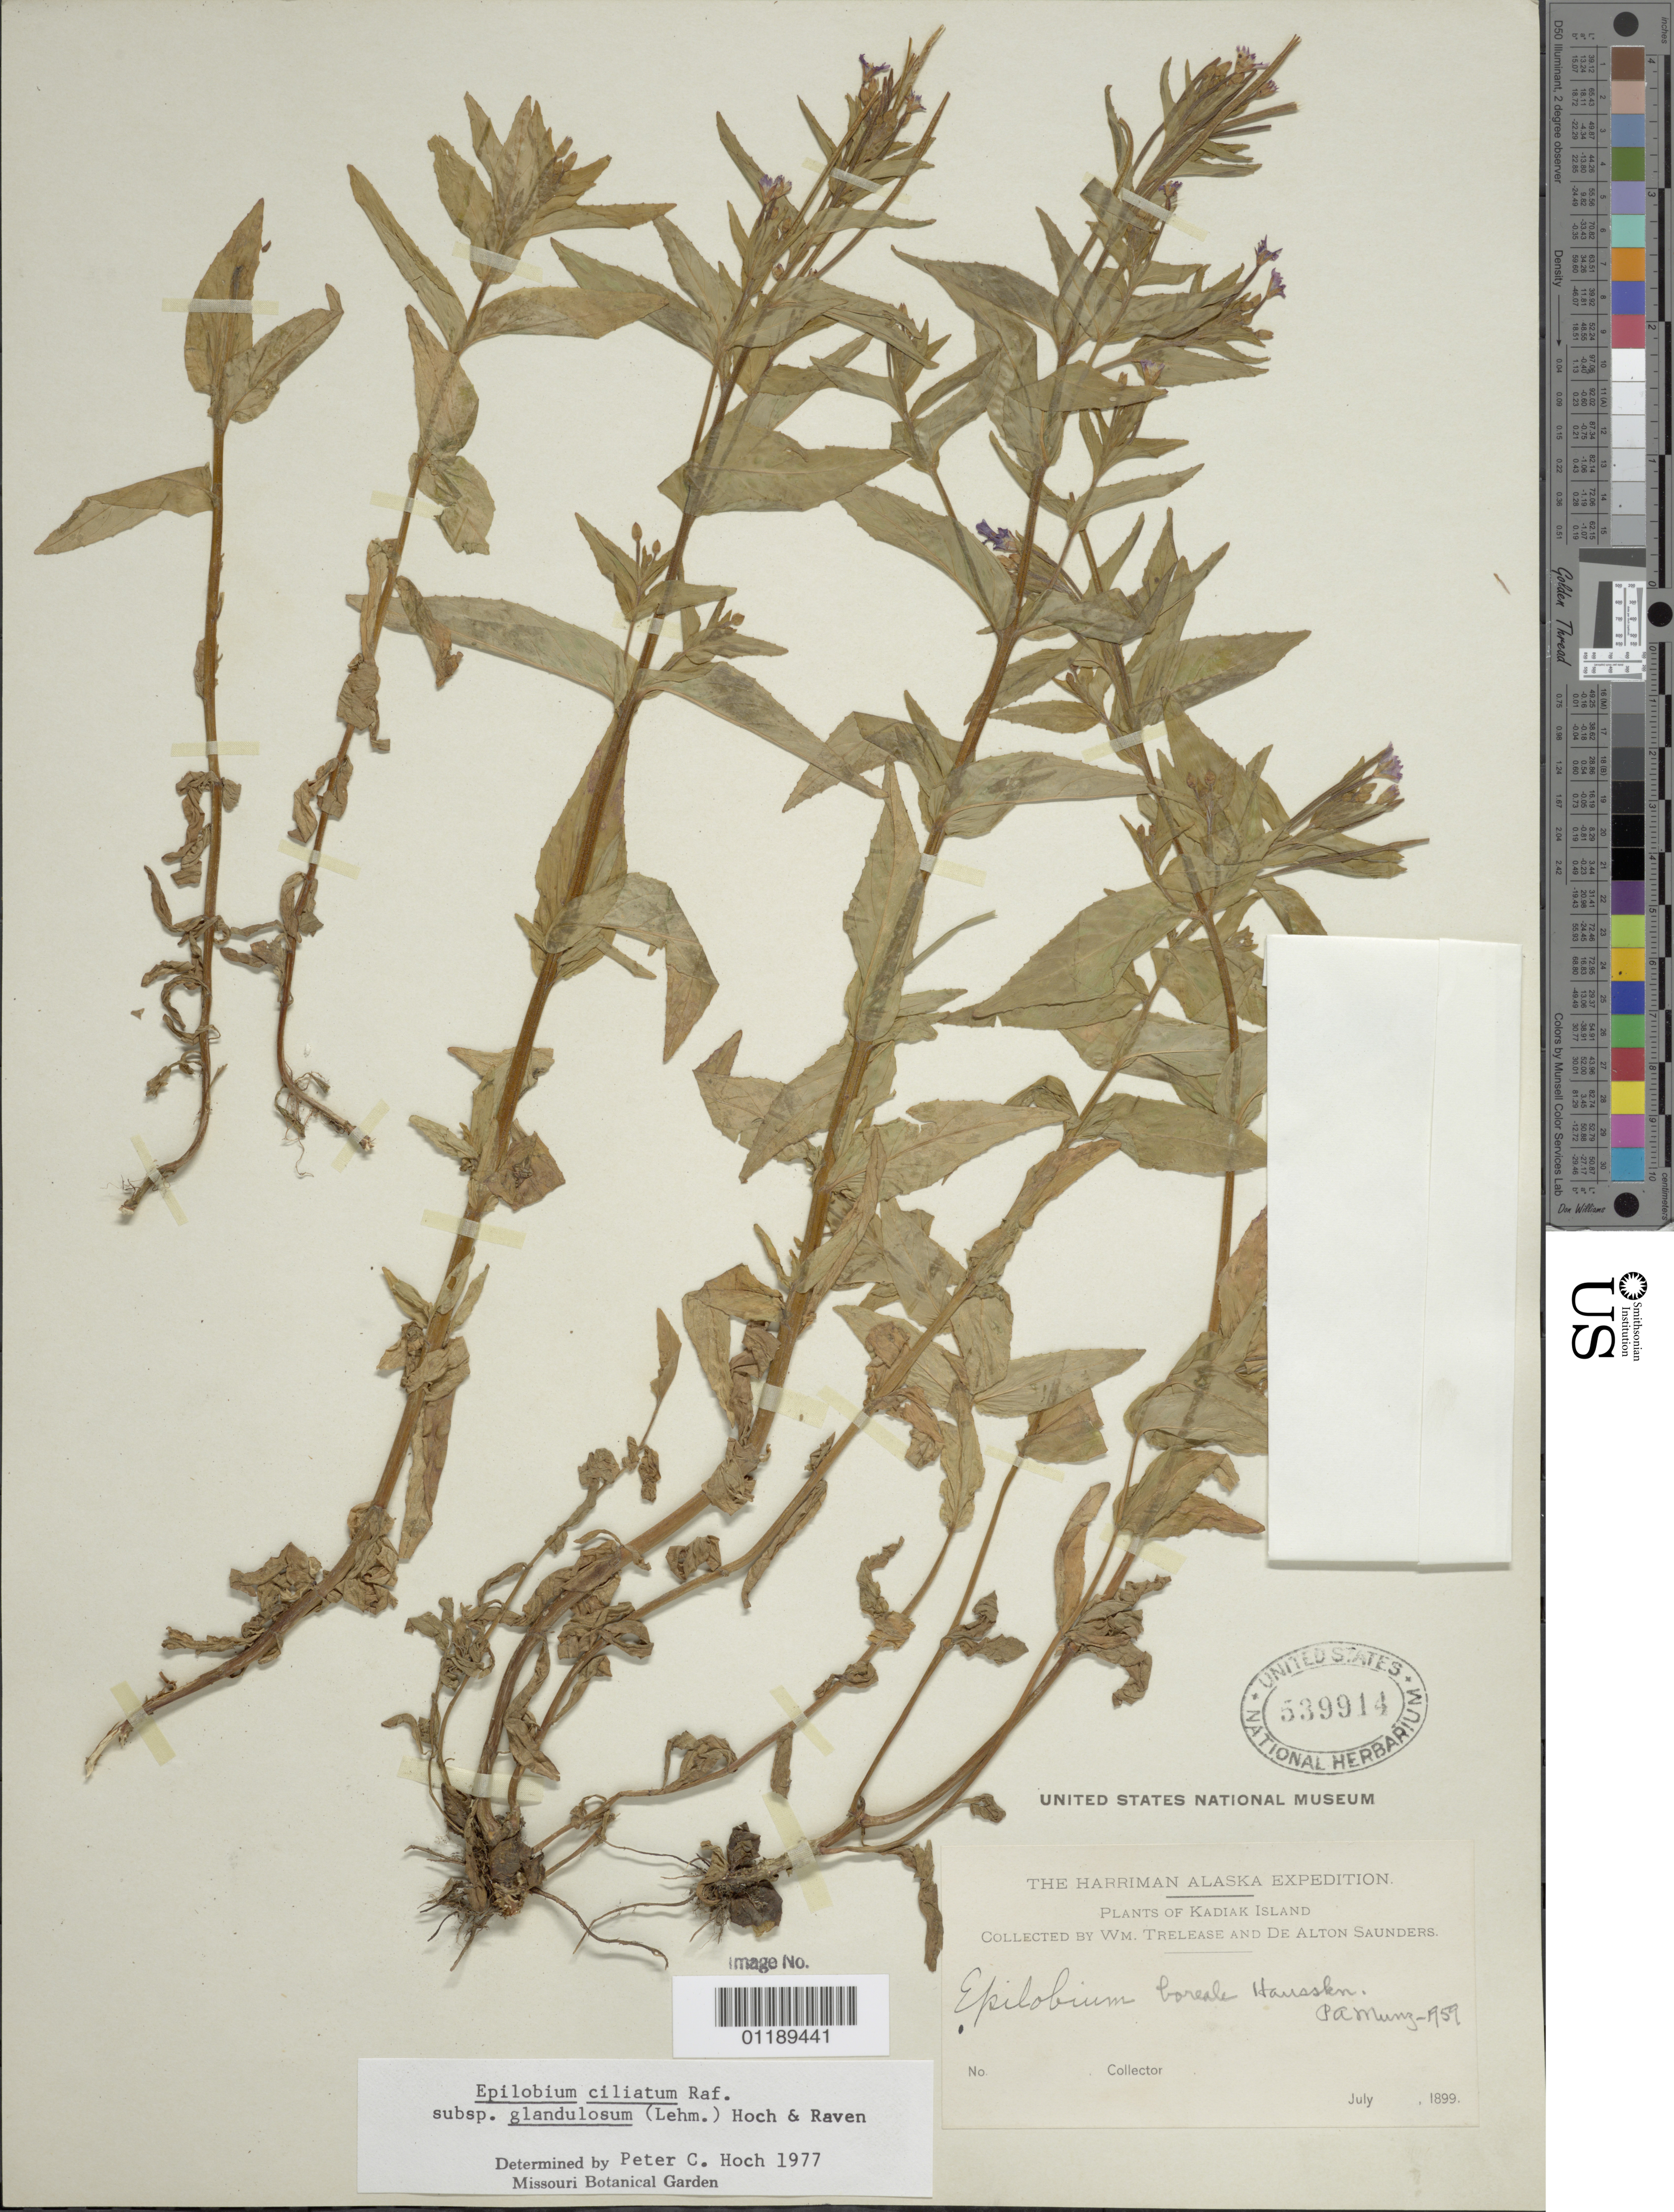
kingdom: Plantae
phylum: Tracheophyta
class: Magnoliopsida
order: Myrtales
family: Onagraceae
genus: Epilobium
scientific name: Epilobium ciliatum subsp. glandulosum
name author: (Lehm.) Hoch & P.H. Raven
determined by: Hoch, P. C.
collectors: W. Trelease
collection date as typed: Jul 1899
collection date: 1899-07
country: United States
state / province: Alaska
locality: Kodiak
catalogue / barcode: US 539914